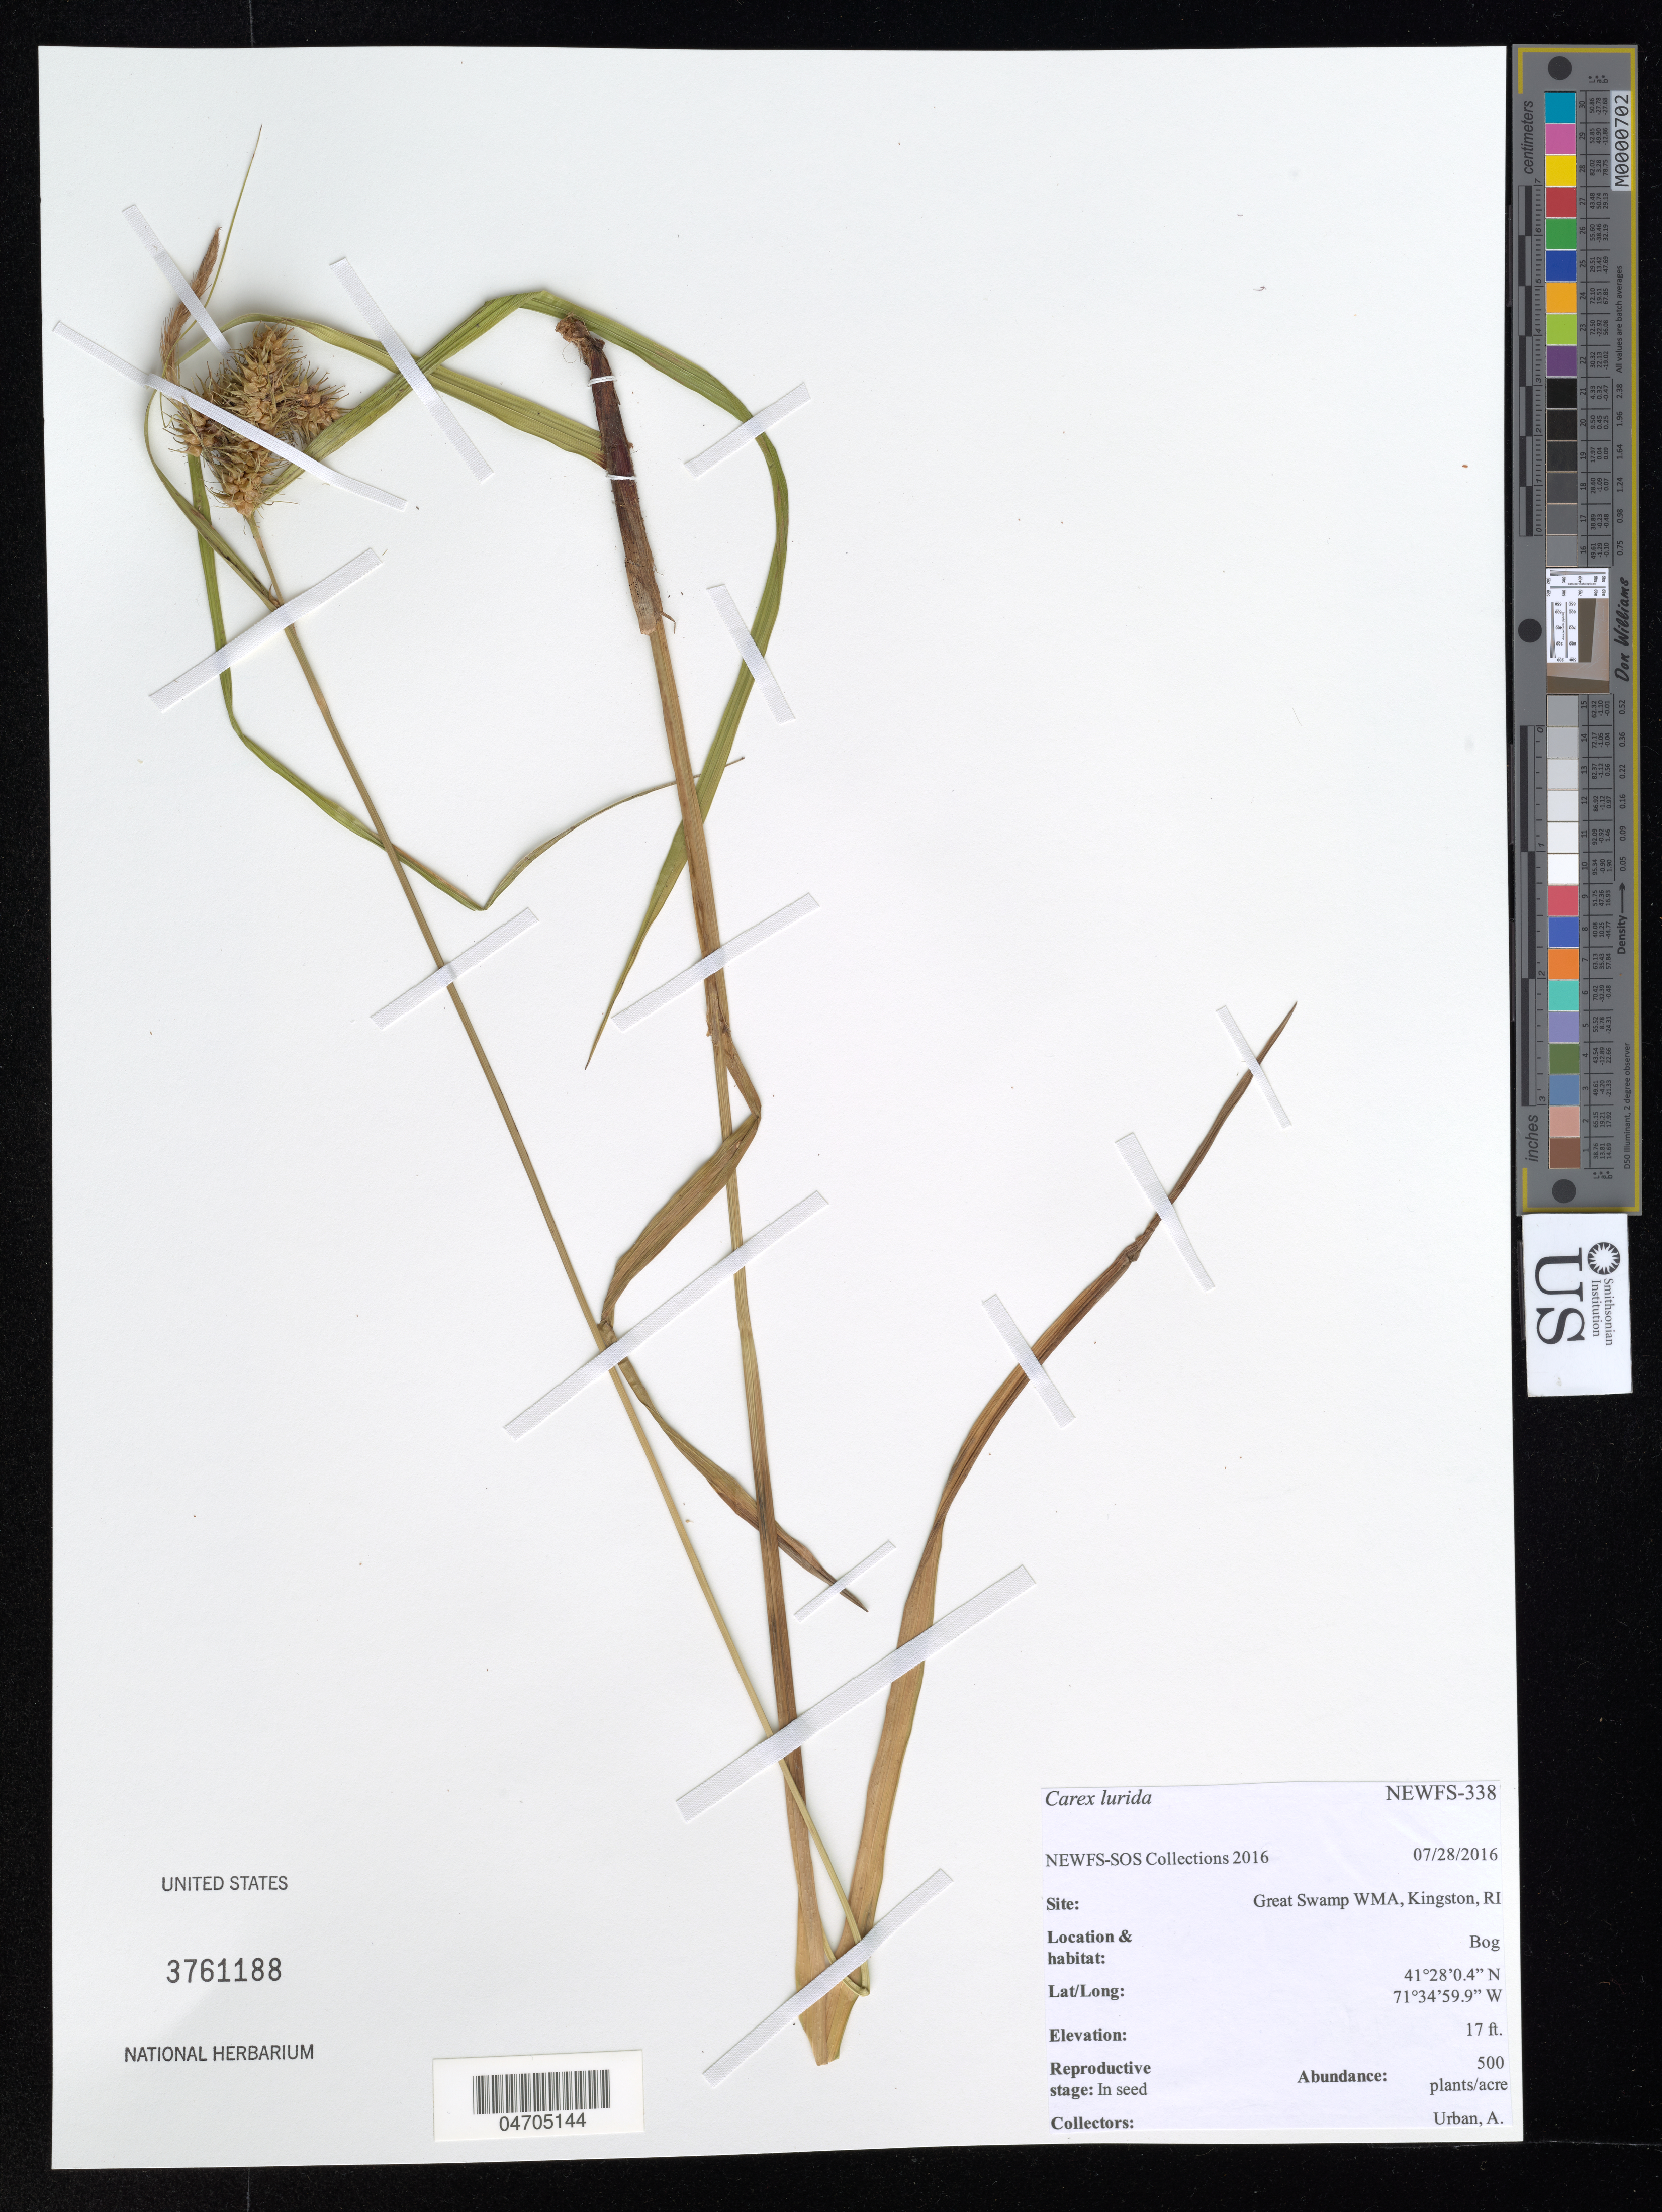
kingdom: Plantae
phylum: Tracheophyta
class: Liliopsida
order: Poales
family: Cyperaceae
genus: Carex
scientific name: Carex lurida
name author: Wahlenb.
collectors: A. Urban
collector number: NEWFS-338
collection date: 2016-07-28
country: United States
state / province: Rhode Island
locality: Site: Great Swamp WMA, Kingston, RI. Bog.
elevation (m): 5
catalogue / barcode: US 3761188